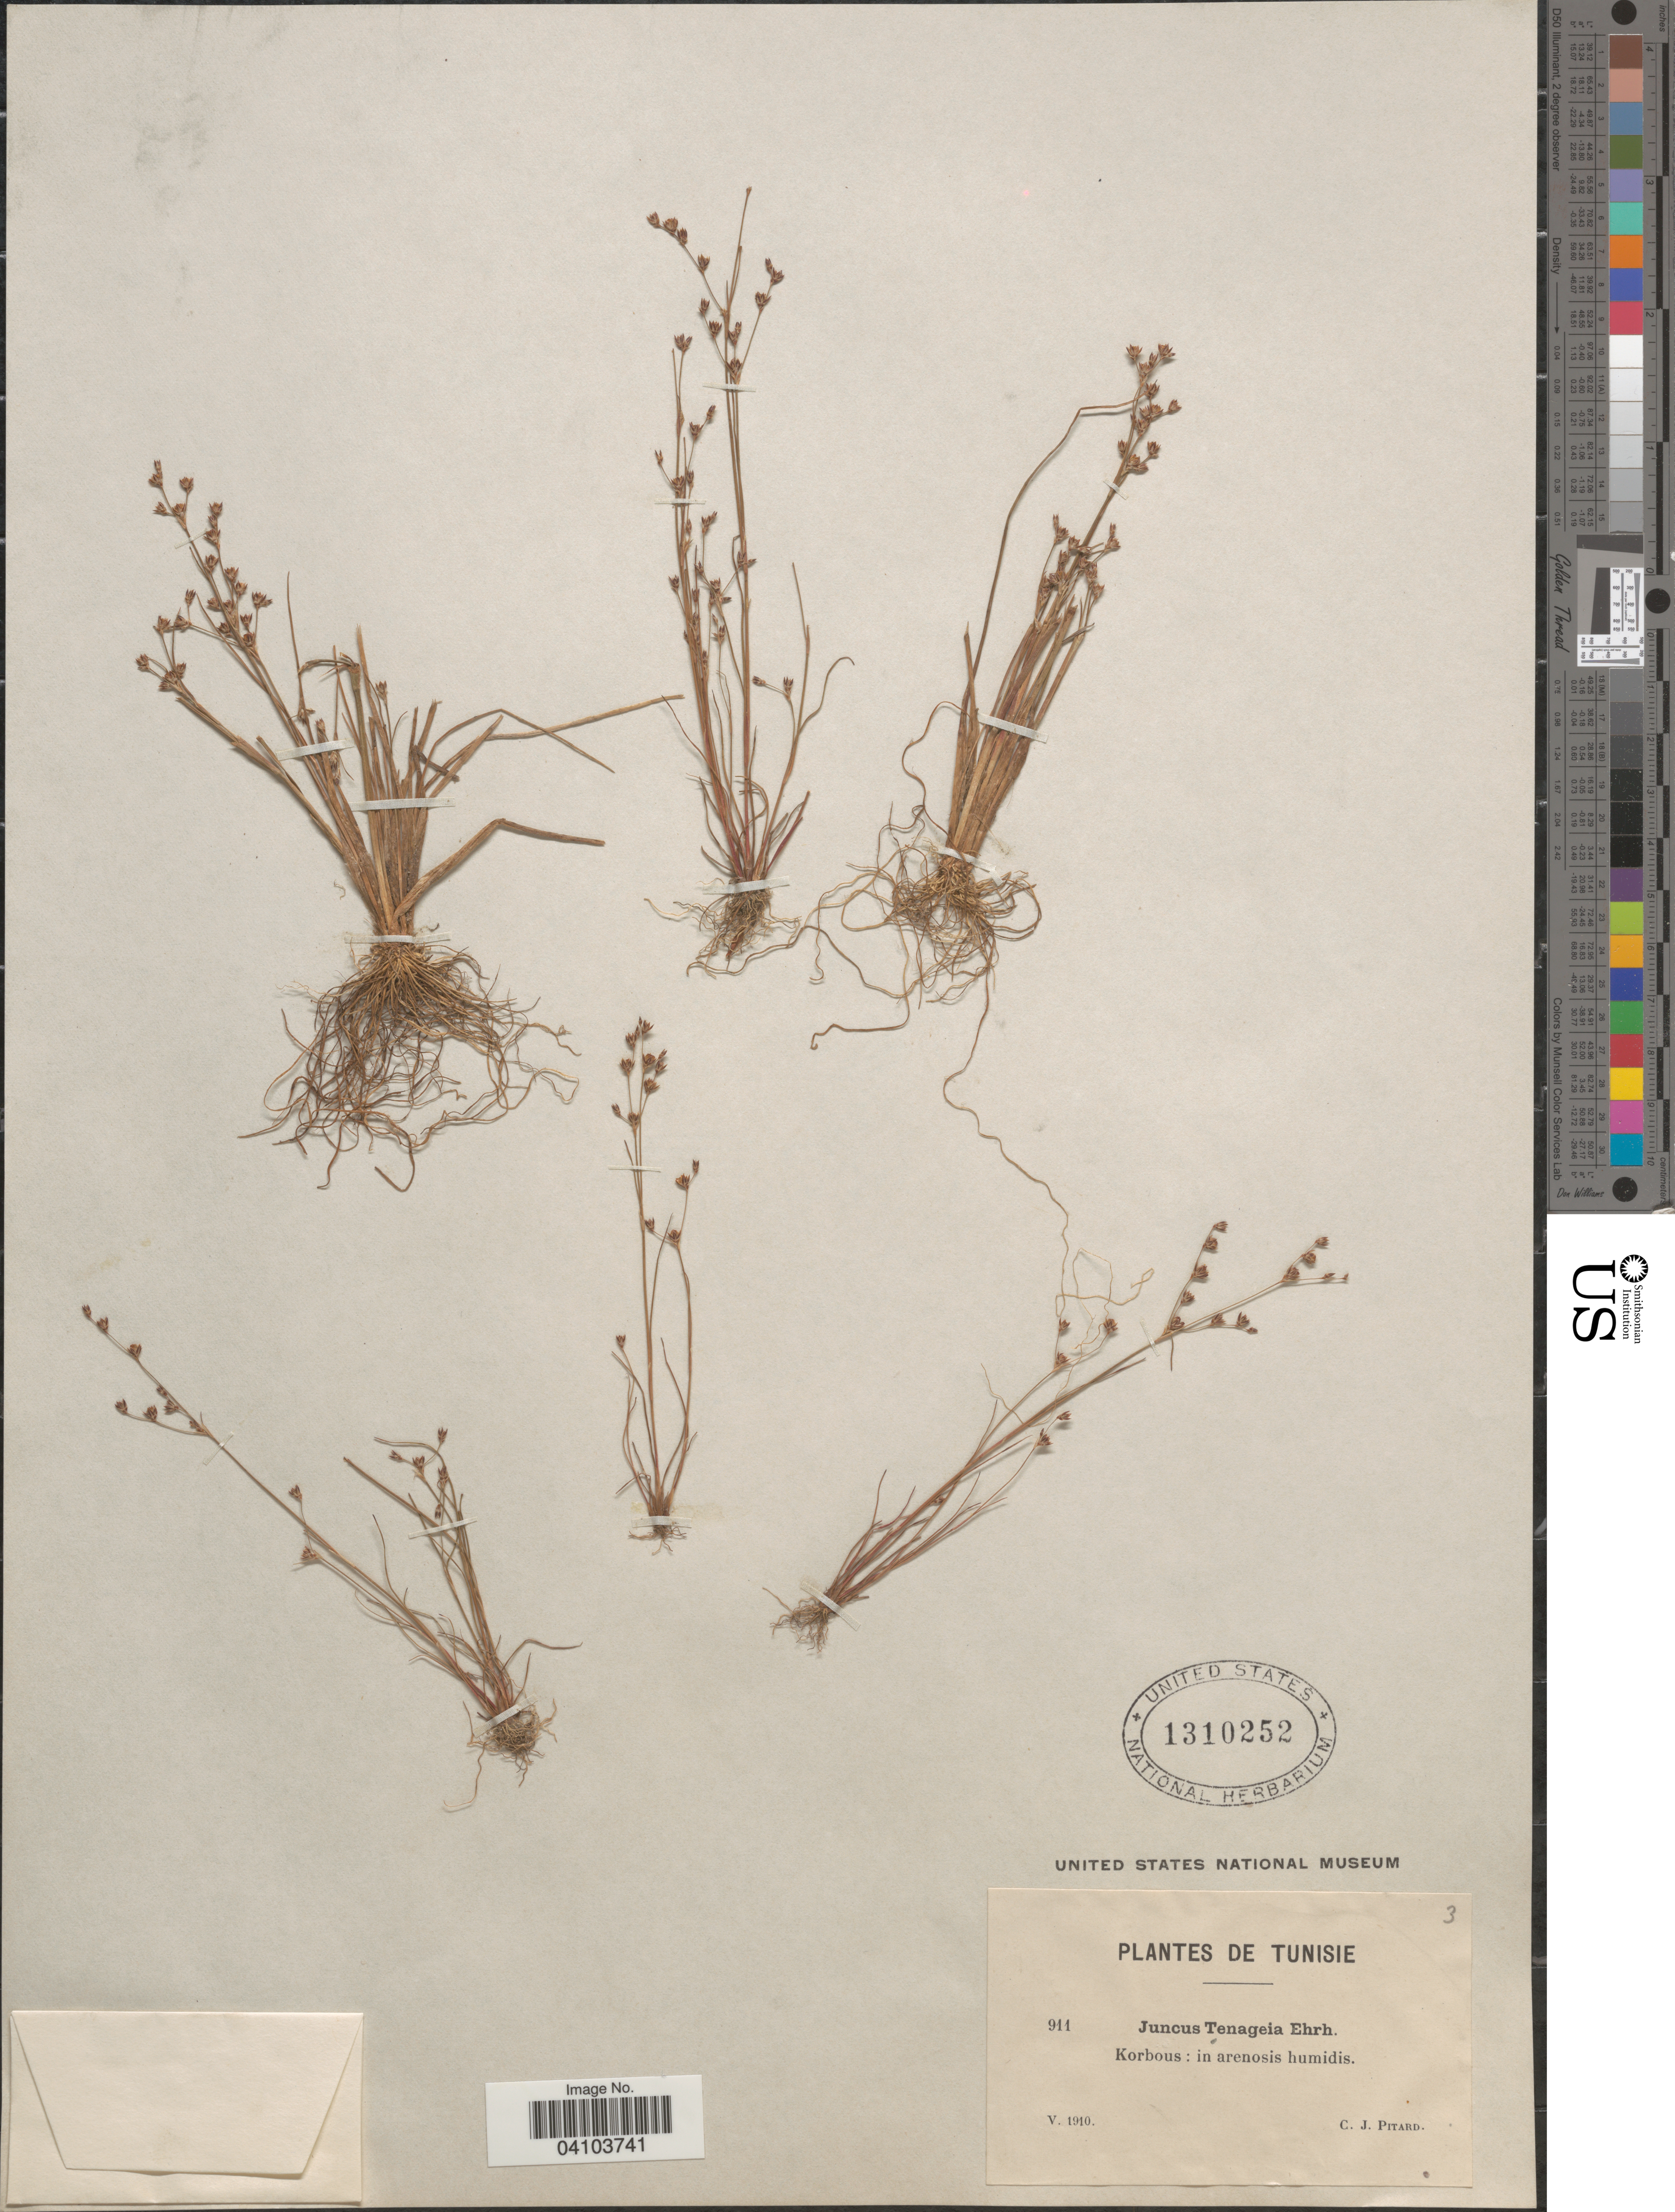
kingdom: Plantae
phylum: Tracheophyta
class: Liliopsida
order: Poales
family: Juncaceae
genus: Juncus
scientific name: Juncus tenageia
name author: Ehrh. ex L. f.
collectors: C. Pitard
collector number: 911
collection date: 1910-05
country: Tunisia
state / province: Nabeul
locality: Tunisie. Korbous: in arenosis humidis.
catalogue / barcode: US 1310252